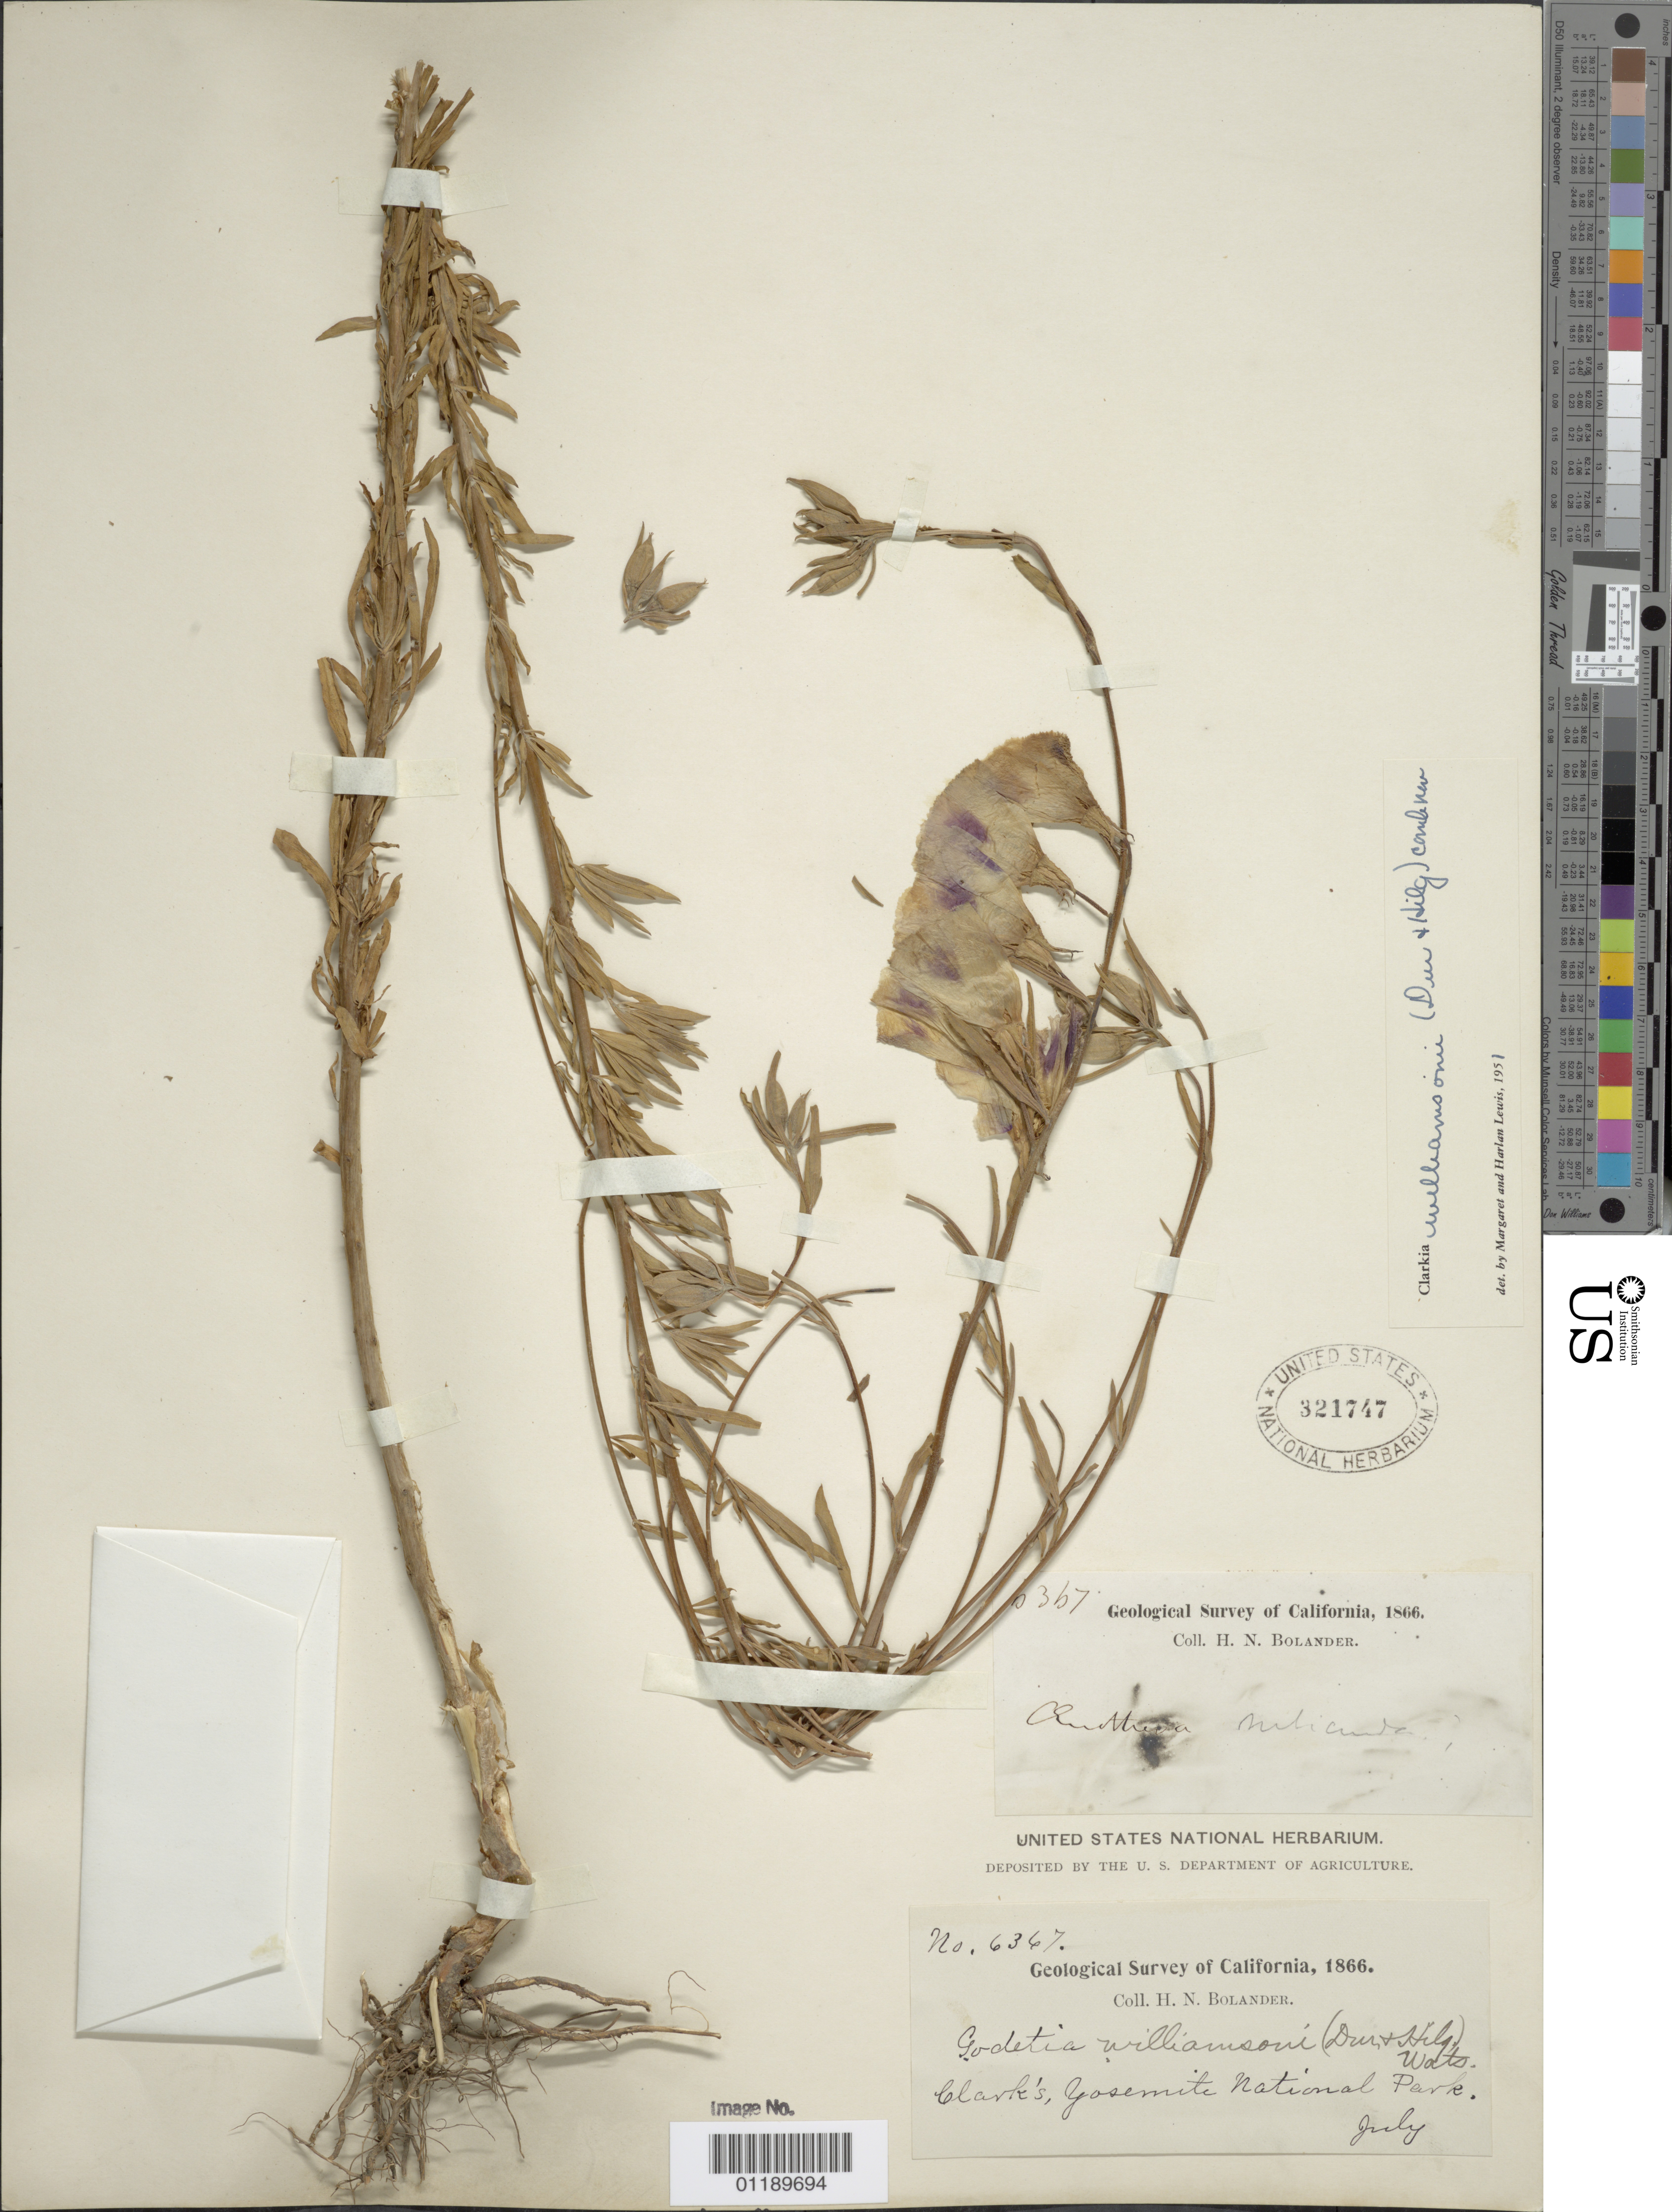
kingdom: Plantae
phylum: Tracheophyta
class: Magnoliopsida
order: Myrtales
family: Onagraceae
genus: Clarkia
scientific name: Clarkia williamsonii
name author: (Durand & Hilg.) F. H. Lewis & M.E. Lewis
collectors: H. Bolander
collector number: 6367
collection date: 1866-07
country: United States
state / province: California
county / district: Mariposa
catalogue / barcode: US 321747